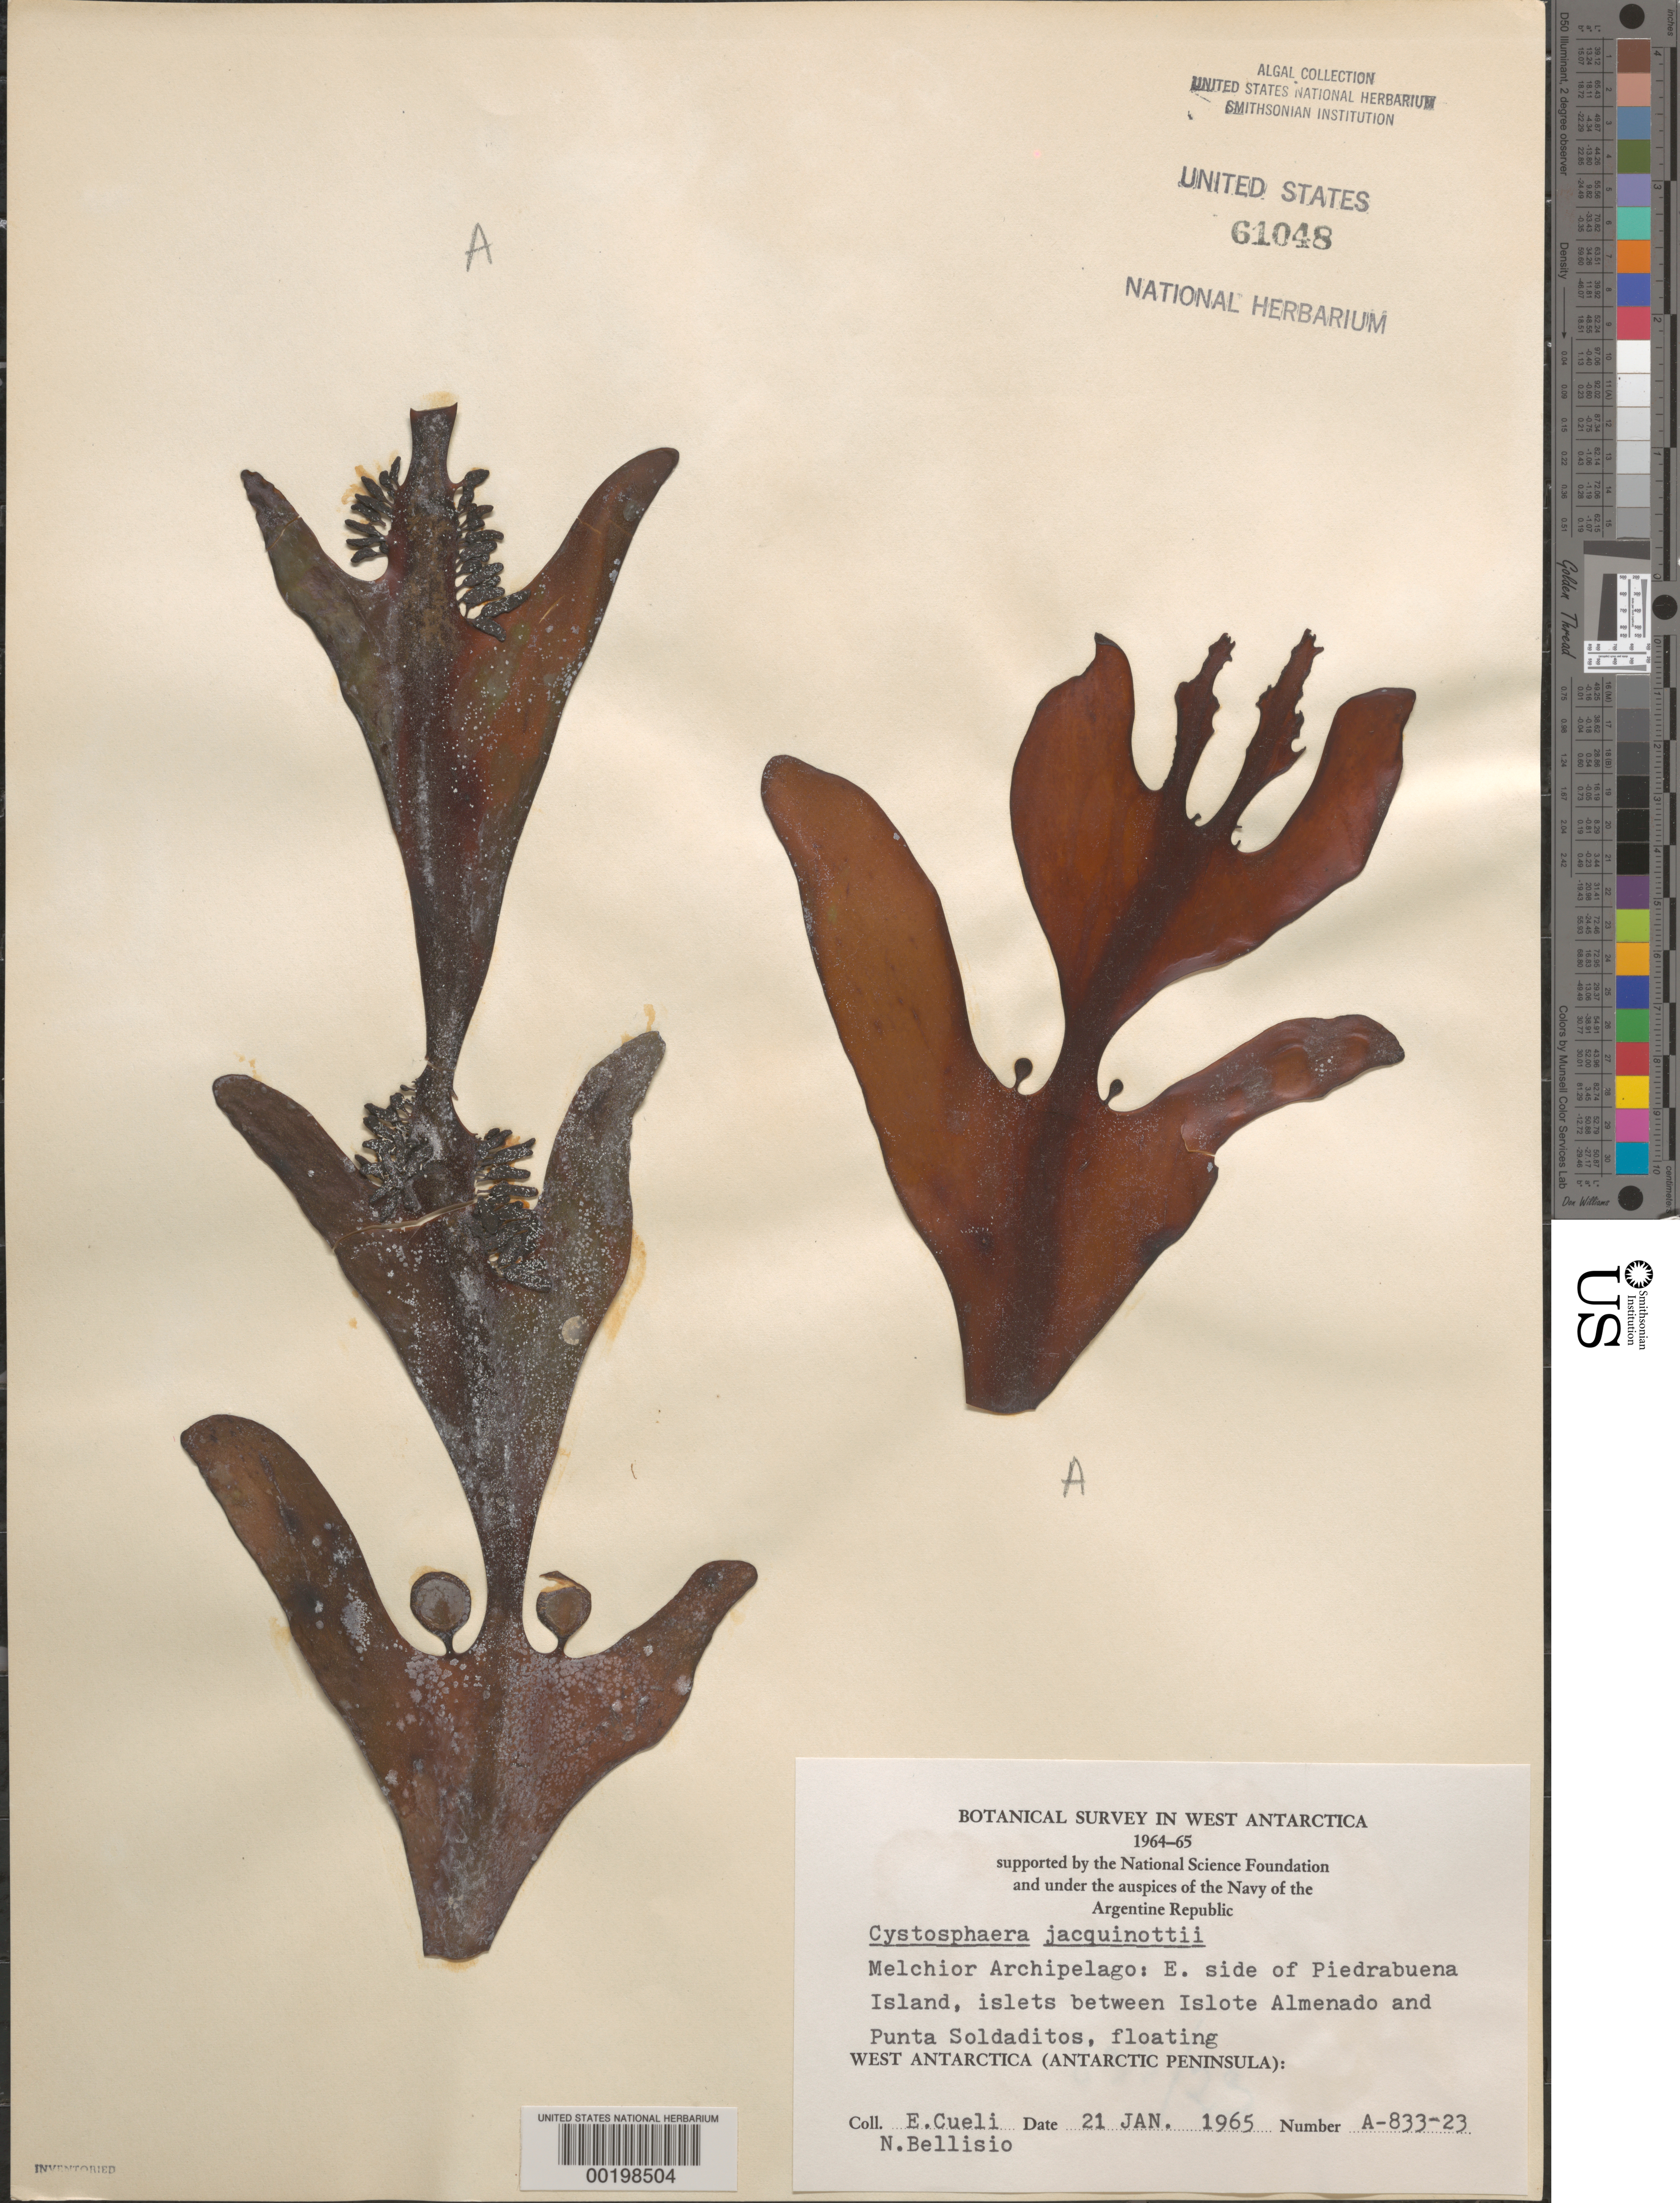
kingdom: Chromista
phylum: Ochrophyta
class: Phaeophyceae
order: Fucales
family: Seirococcaceae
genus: Cystosphaera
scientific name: Cystosphaera jacquinotii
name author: (Montagne) Skottsberg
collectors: E. Cueli & N. Bellisio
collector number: A-833-23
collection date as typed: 21 Jan 1965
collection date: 1965-01-21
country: Antarctica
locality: Eta Island, islets between Islote Almenado & Punta Soladitos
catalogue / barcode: US 61048